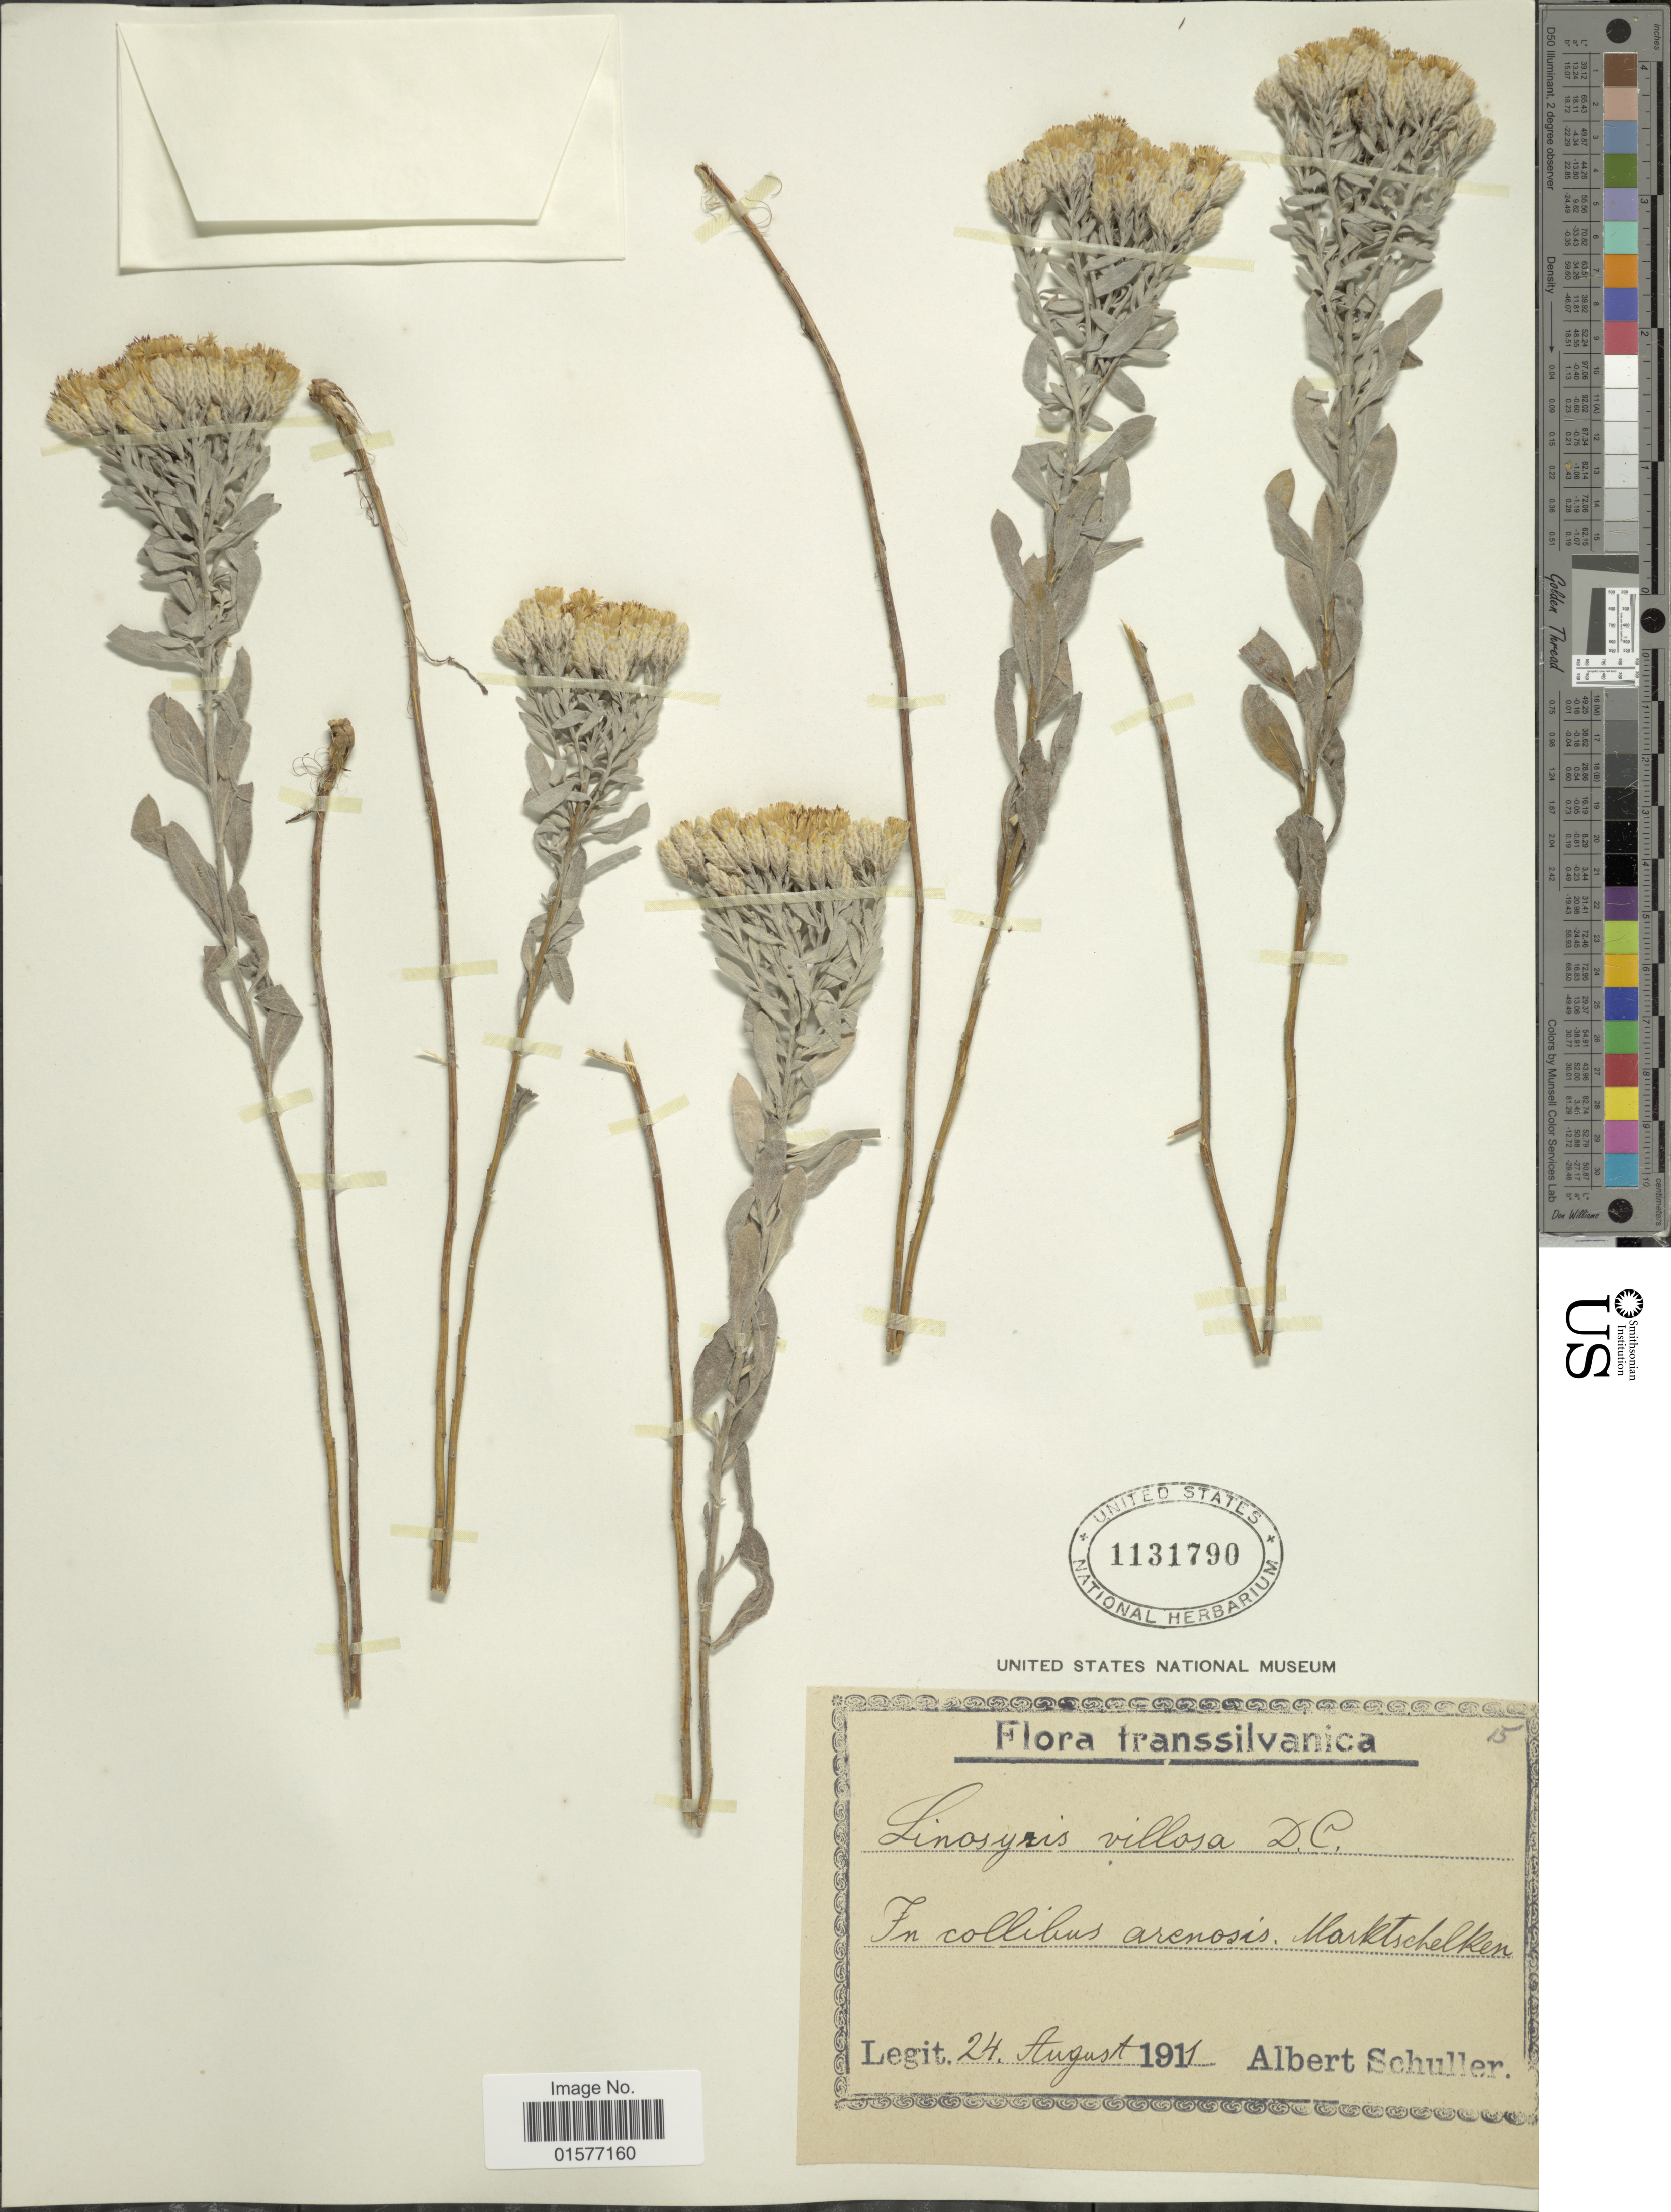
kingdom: Plantae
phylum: Tracheophyta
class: Magnoliopsida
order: Asterales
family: Asteraceae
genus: Linosyris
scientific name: Linosyris villosa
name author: (L.) DC.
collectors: A. Schuller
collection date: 1911-08-24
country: Romania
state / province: Sibiu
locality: Transsilvanica, In collibus arenosis, Marktschelken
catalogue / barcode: US 1131790